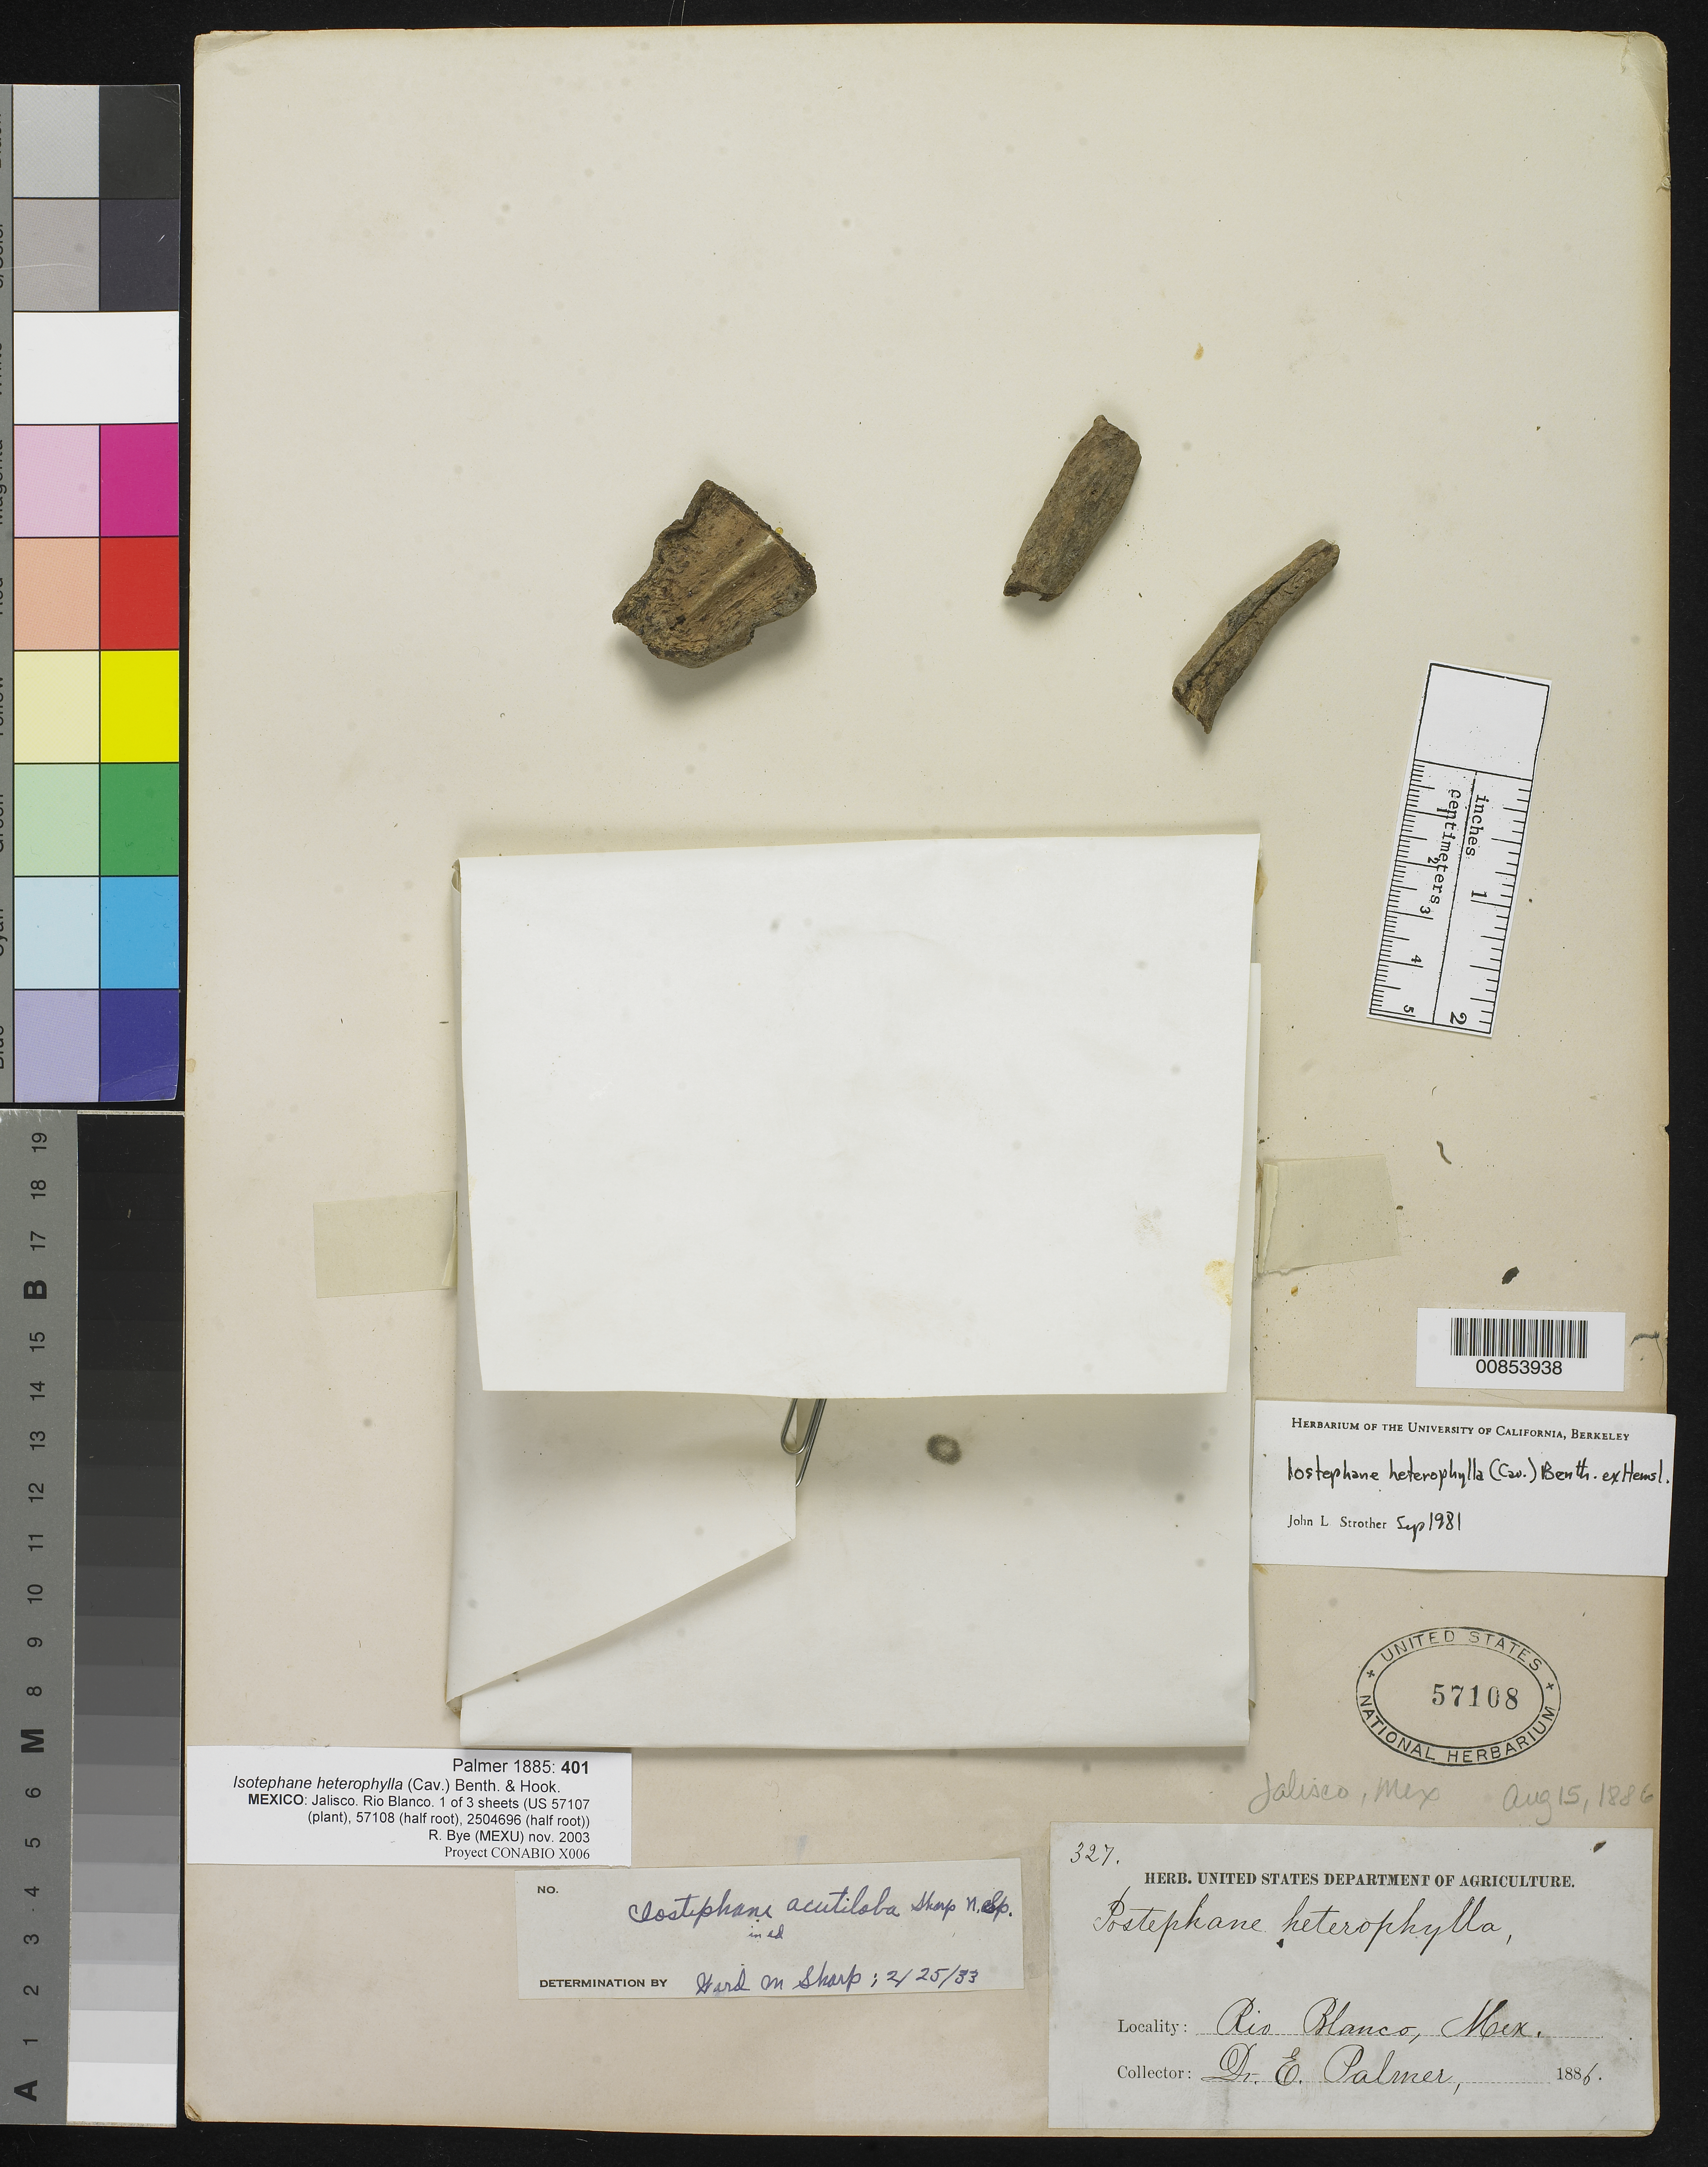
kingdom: Plantae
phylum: Tracheophyta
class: Magnoliopsida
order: Asterales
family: Asteraceae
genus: Iostephane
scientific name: Iostephane heterophylla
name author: (Cav.) Benth. ex Hemsl.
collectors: E. Palmer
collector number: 327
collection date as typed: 15 Aug 1886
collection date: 1886-08-15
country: Mexico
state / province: Jalisco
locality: Río Blanco, Jalisco.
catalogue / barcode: US 57108